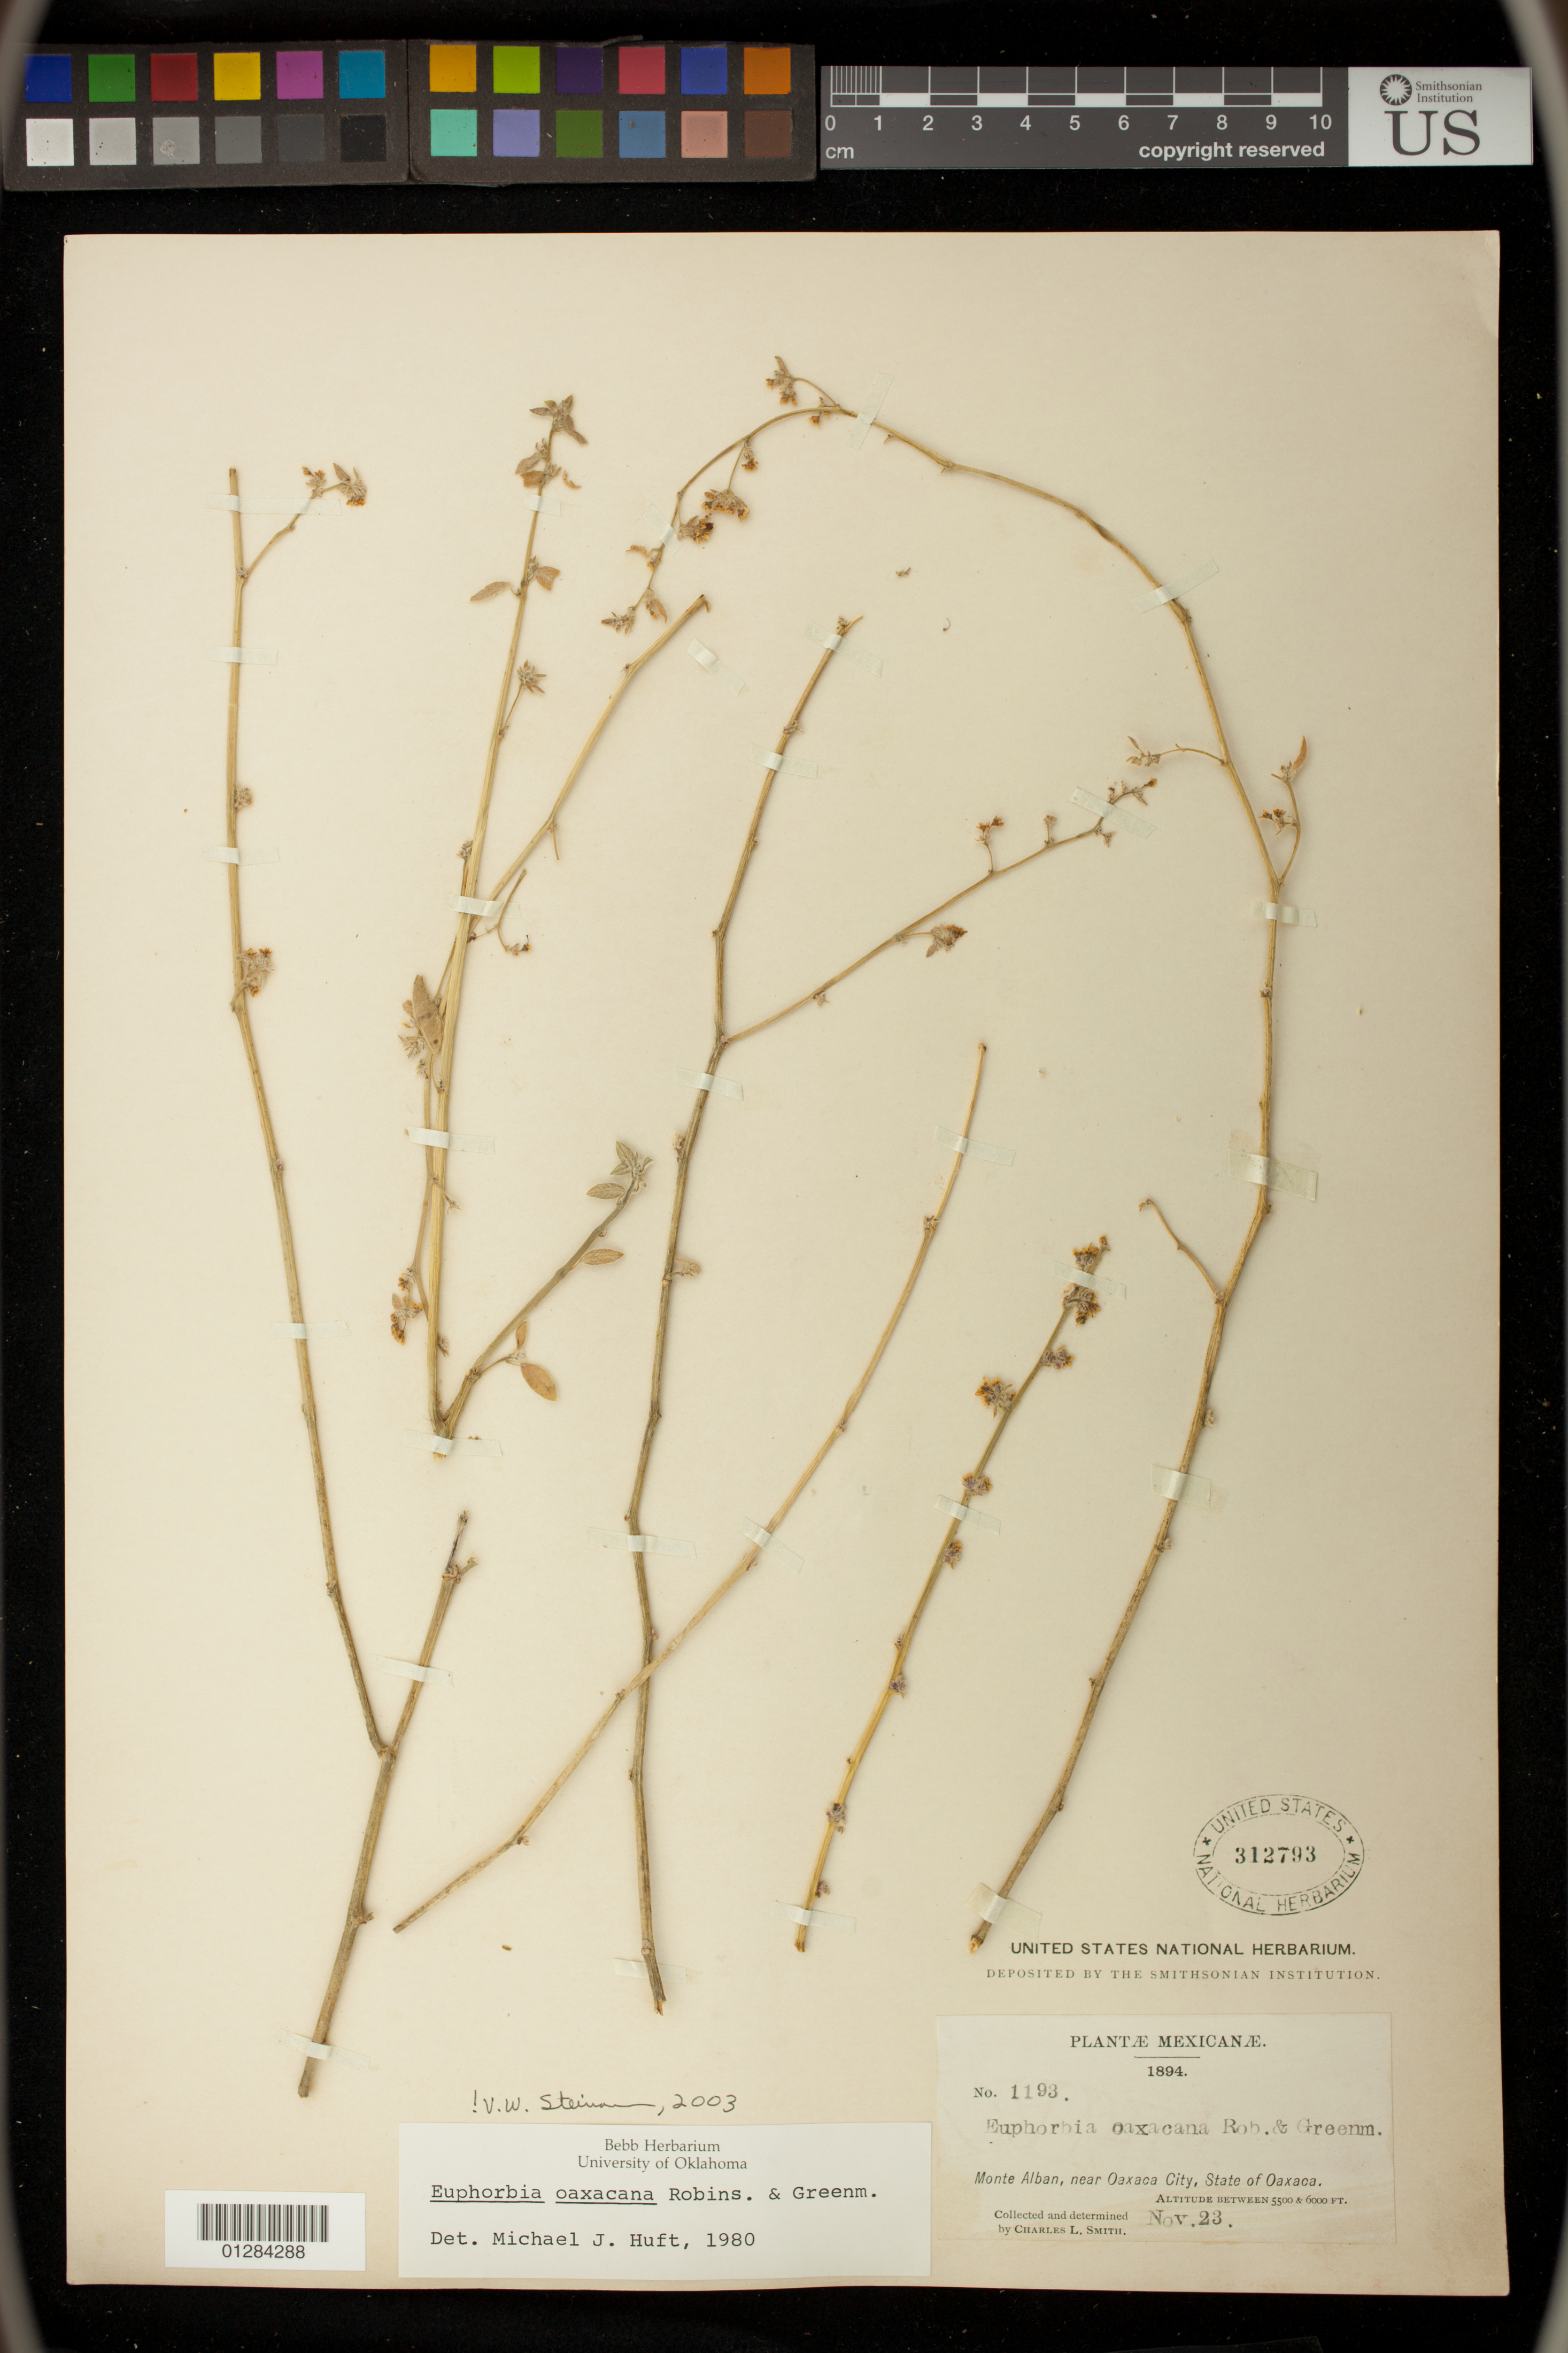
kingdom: Plantae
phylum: Tracheophyta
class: Magnoliopsida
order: Malpighiales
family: Euphorbiaceae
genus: Euphorbia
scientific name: Euphorbia oaxacana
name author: B.L. Rob. & Greenm.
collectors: C. L. Smith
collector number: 1193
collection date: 1894-11-23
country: Mexico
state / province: Oaxaca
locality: Monte Alban, near Oaxaca City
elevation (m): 1676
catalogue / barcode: US 312793